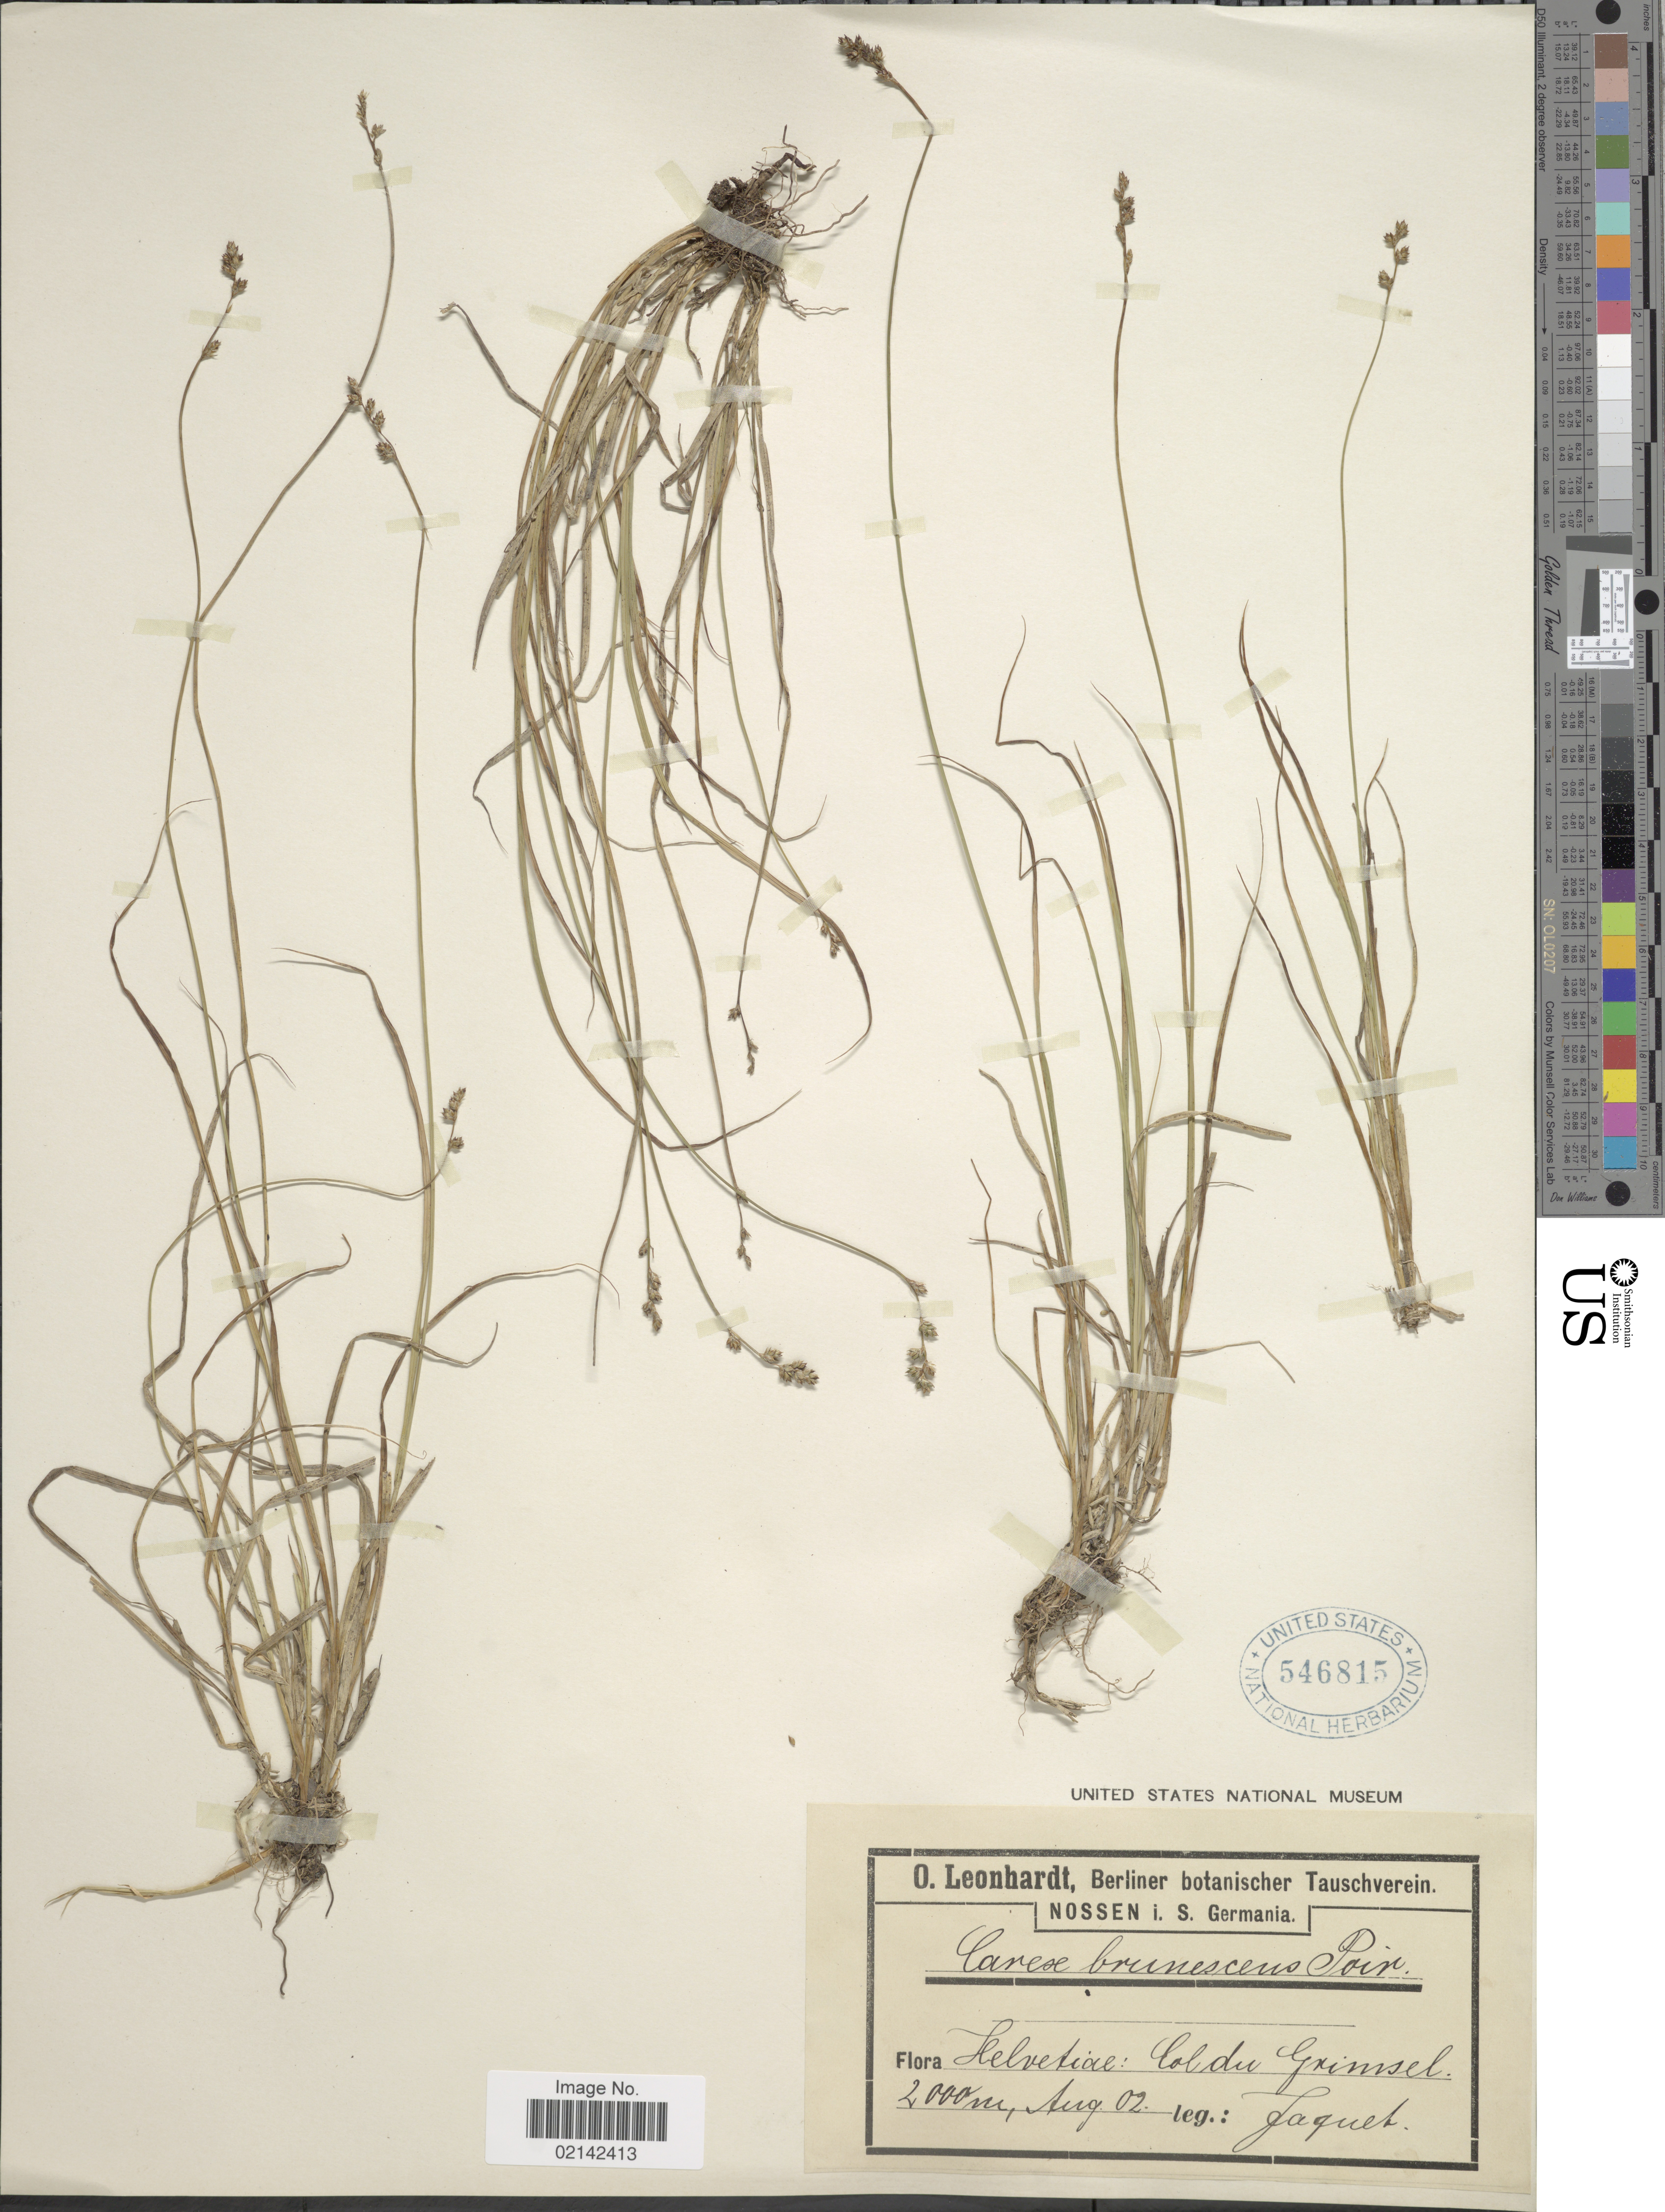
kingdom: Plantae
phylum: Tracheophyta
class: Liliopsida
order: Poales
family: Cyperaceae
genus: Carex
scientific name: Carex brunnescens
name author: (Pers.) Poir.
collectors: -. Jaquet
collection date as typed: Transcribed d/m/y: /8/2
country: Switzerland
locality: Helvetice: Col du Grimsel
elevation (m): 2000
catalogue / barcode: US 546815